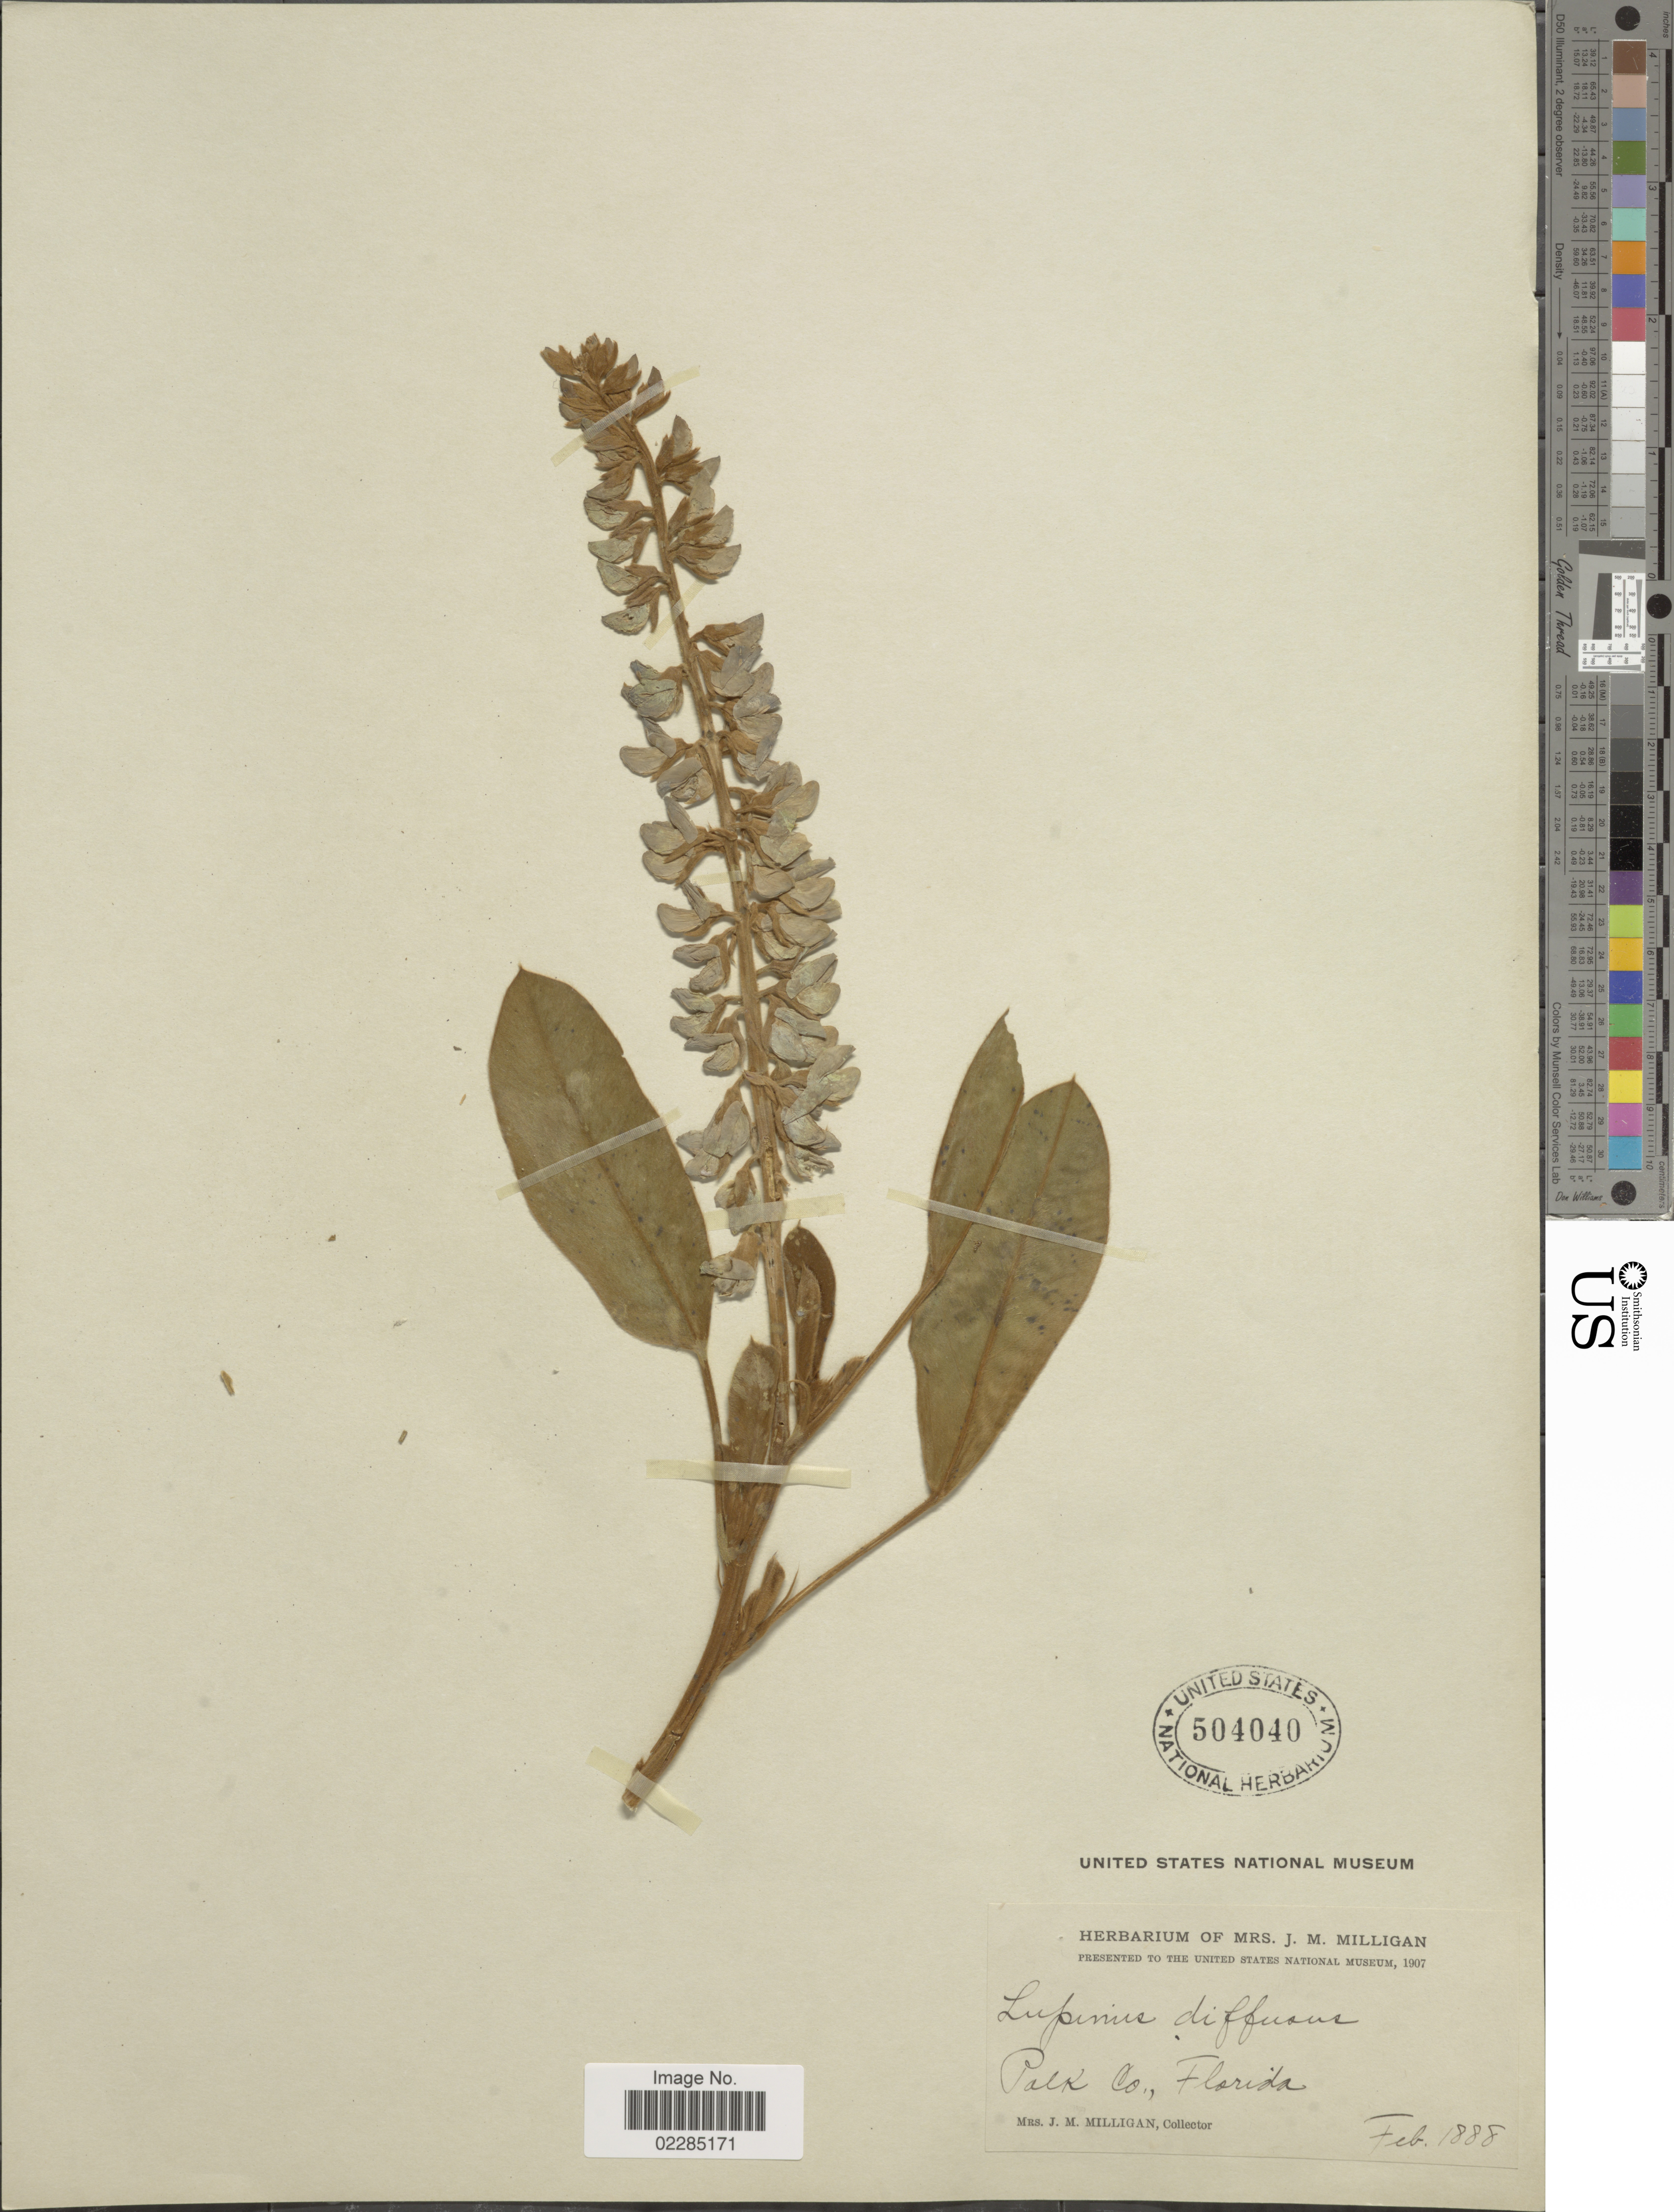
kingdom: Plantae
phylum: Tracheophyta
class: Magnoliopsida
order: Fabales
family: Fabaceae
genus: Lupinus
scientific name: Lupinus diffusus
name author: Nutt.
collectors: J. Milligan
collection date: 1888-02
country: United States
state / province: Florida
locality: Polk Co.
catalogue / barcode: US 504040